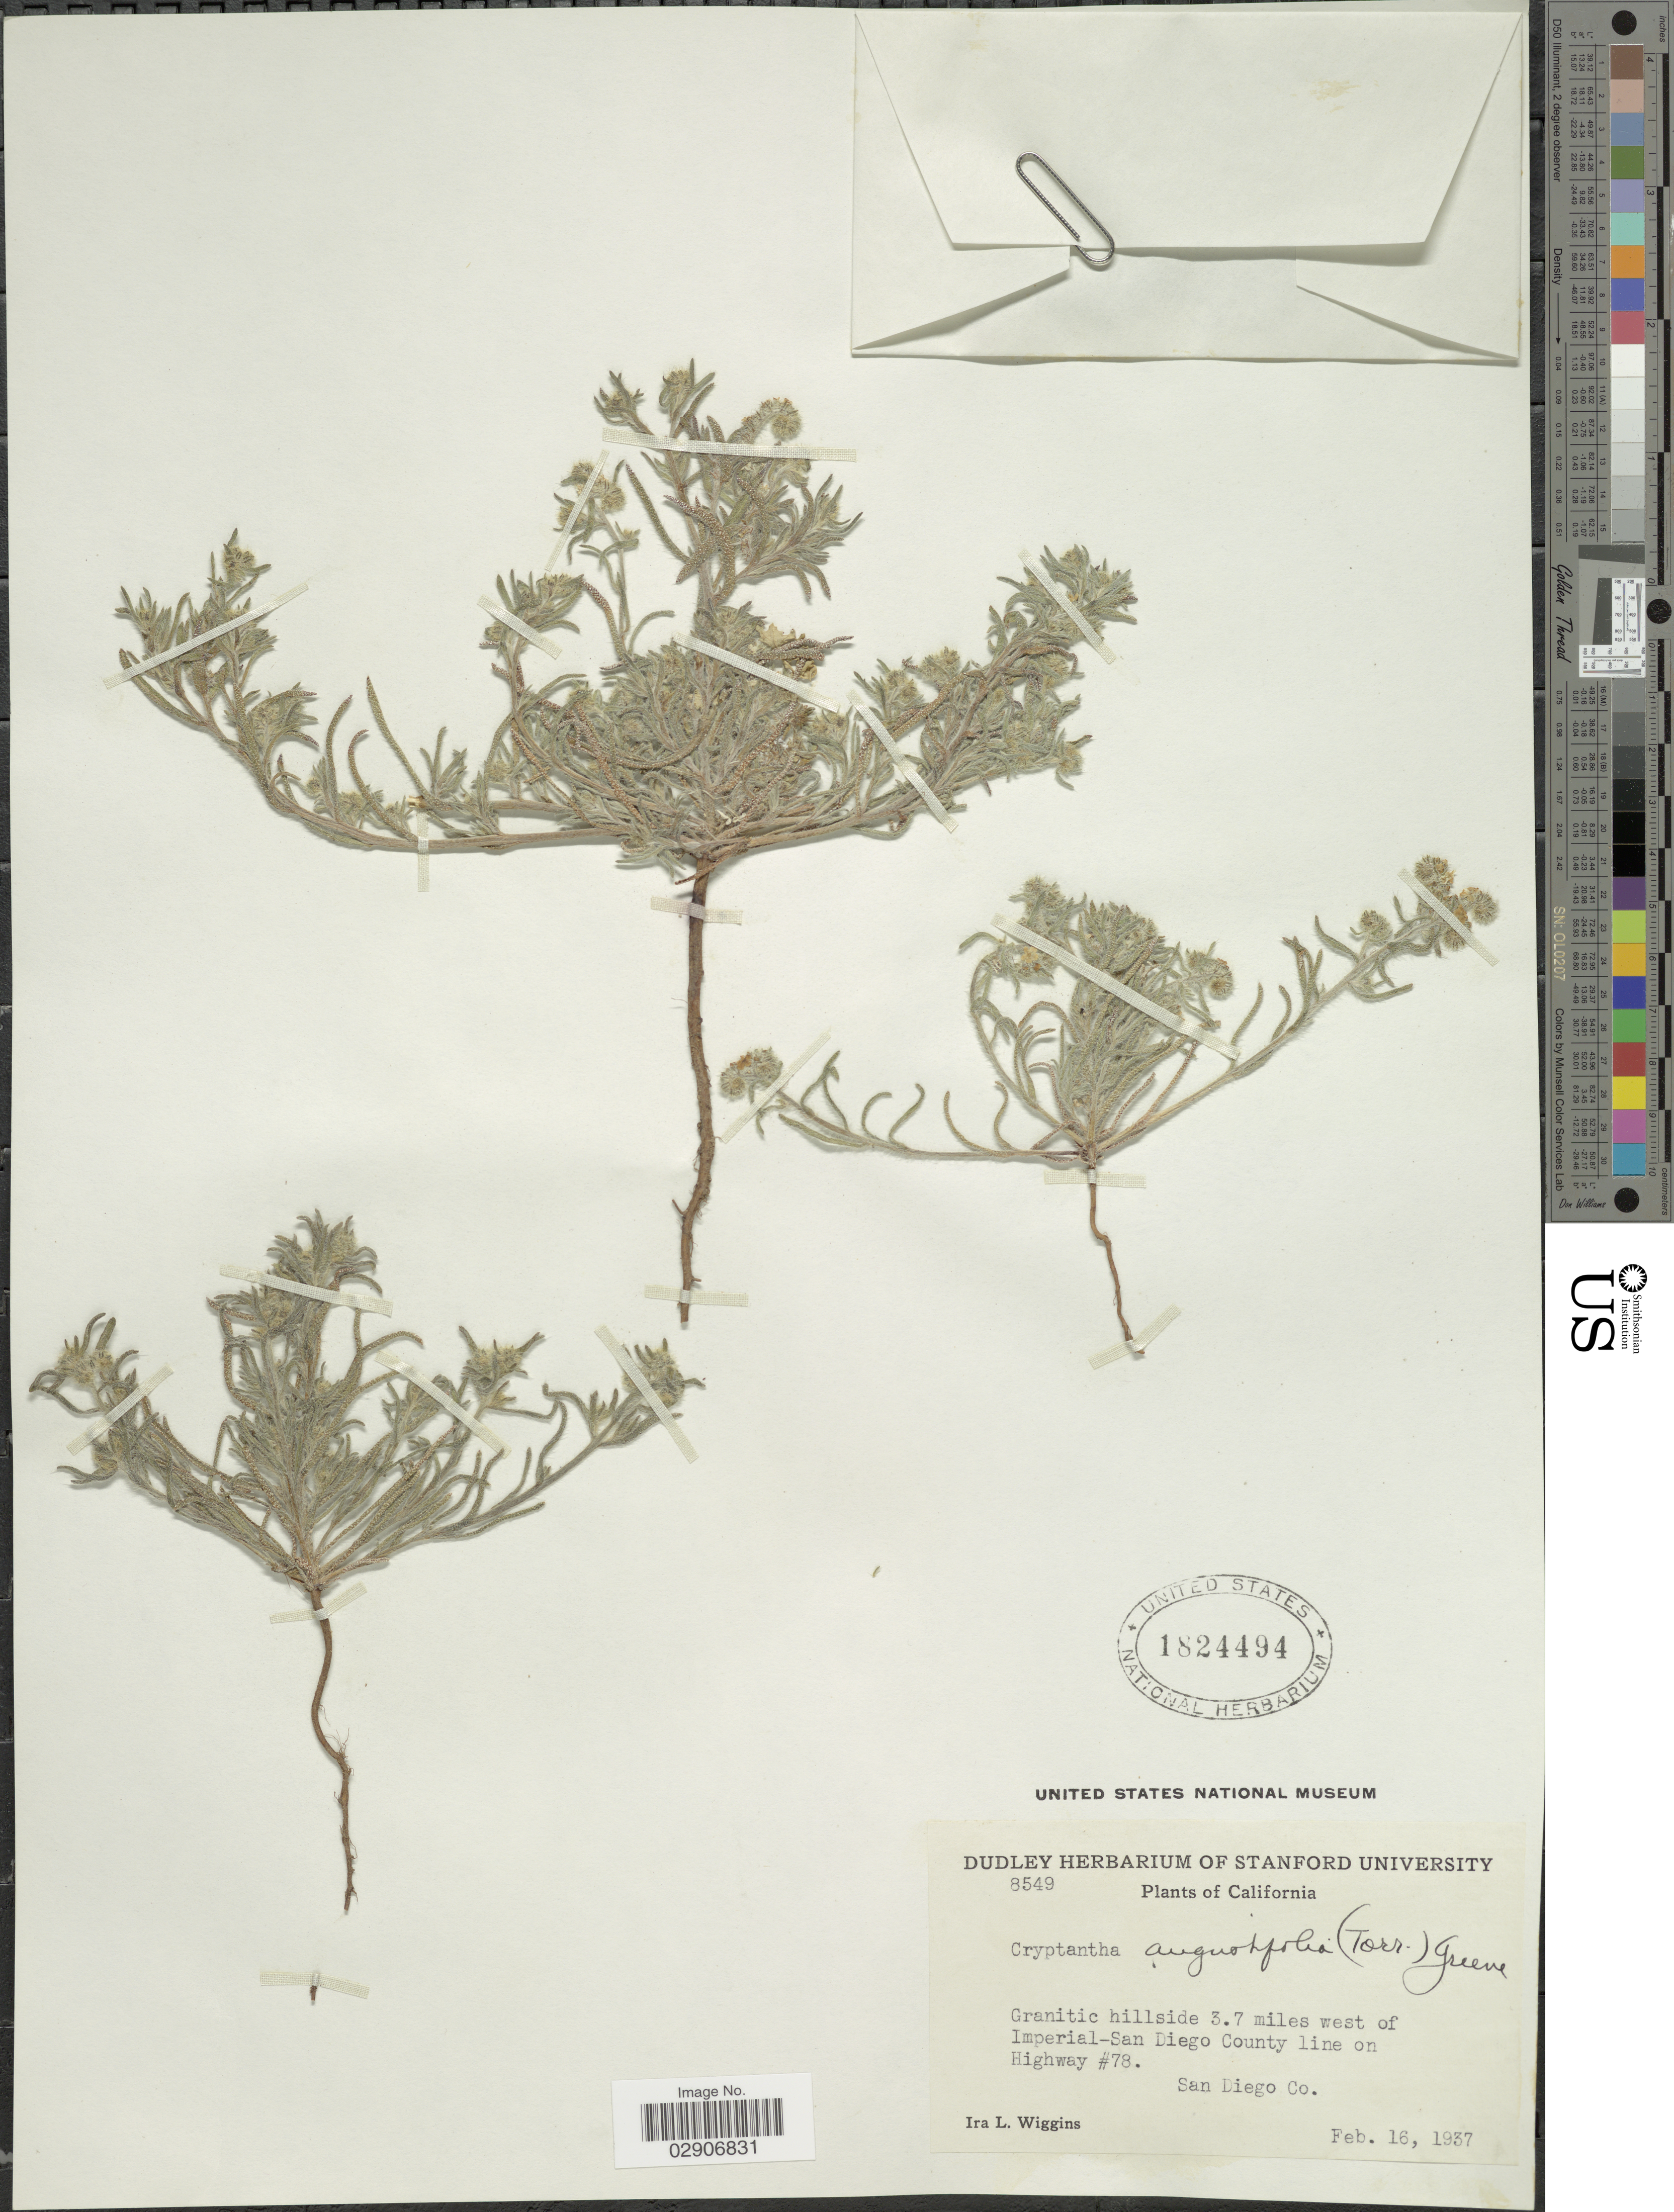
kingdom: Plantae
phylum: Tracheophyta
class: Magnoliopsida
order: Boraginales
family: Boraginaceae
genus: Cryptantha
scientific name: Cryptantha angustifolia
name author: (Torr.) Greene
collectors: I. L. Wiggins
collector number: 8549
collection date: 1937-02-16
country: United States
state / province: California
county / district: San Diego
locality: Granitic hillside 3.7 miles west of Imperial-San Diego County line on Highway #78. San Diego Co.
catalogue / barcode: US 1824494